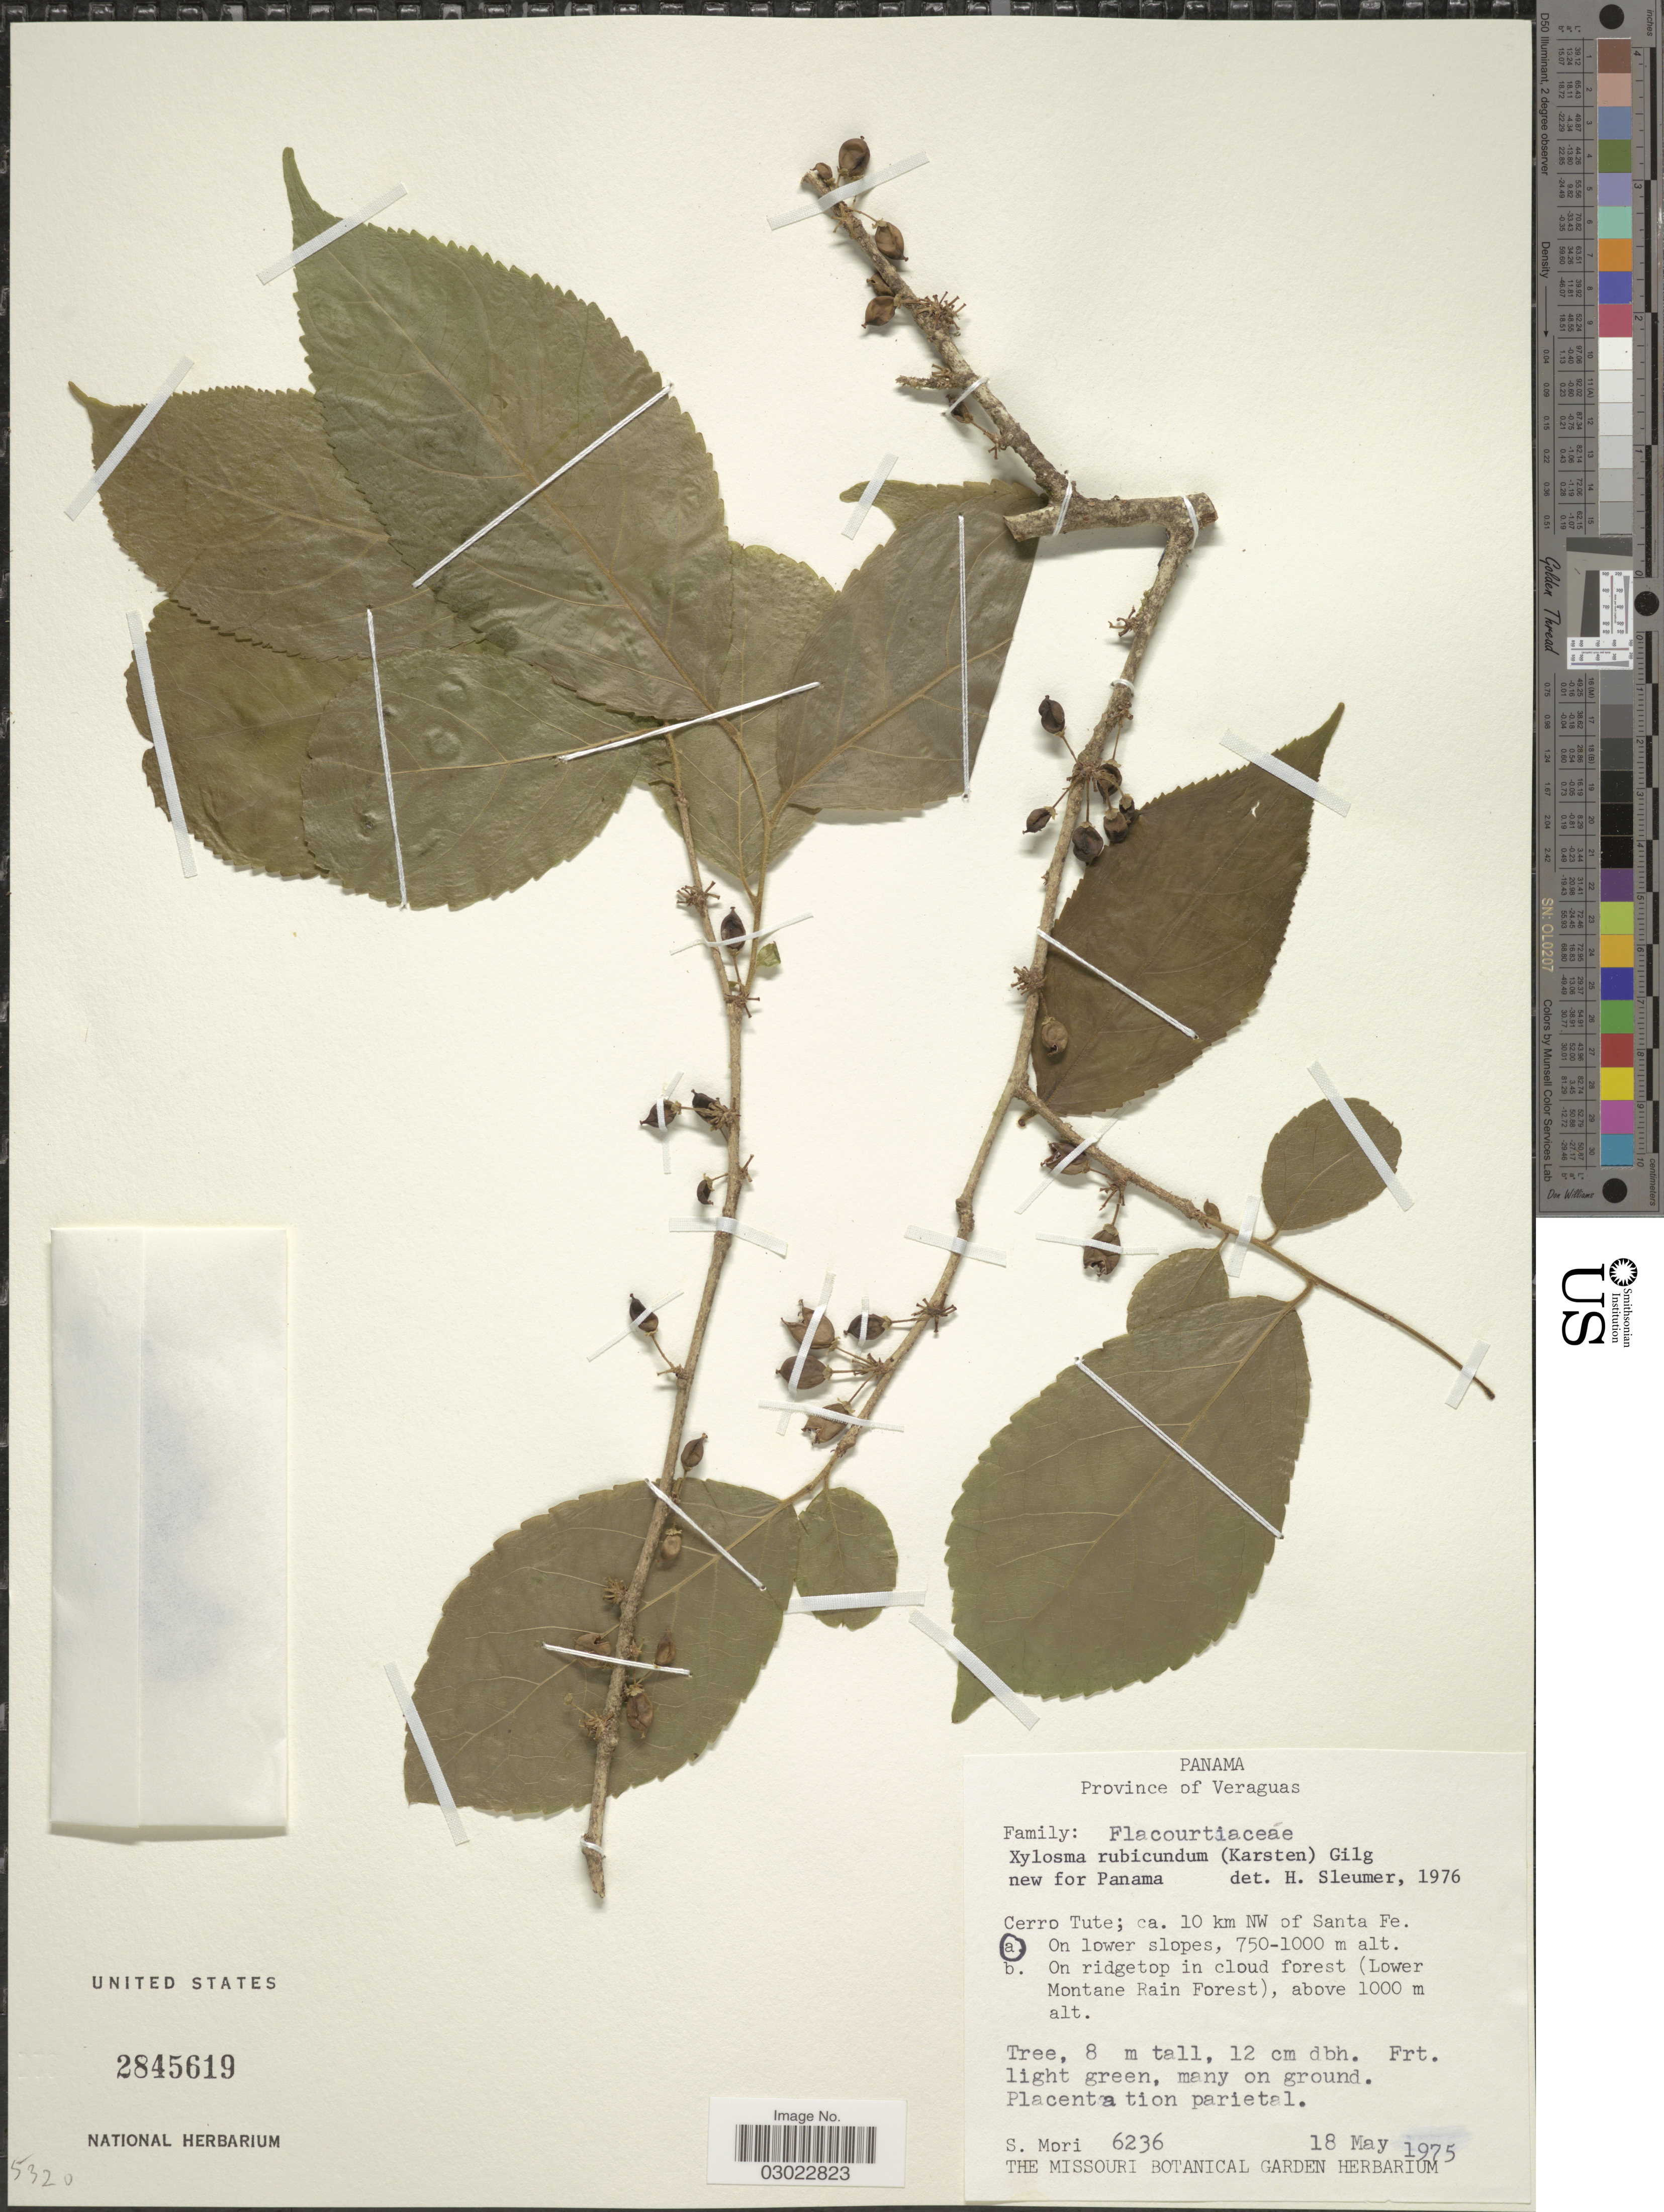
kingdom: Plantae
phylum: Tracheophyta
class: Magnoliopsida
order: Malpighiales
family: Salicaceae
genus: Xylosma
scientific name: Xylosma rubicunda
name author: (H. Karst.) Gilg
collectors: S. Mori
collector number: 6236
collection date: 1975-05-18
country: Panama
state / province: Veraguas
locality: Cerro Tute; ca. 10 km NW of Santa Fe. On lower slopes.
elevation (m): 750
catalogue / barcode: US 2845619